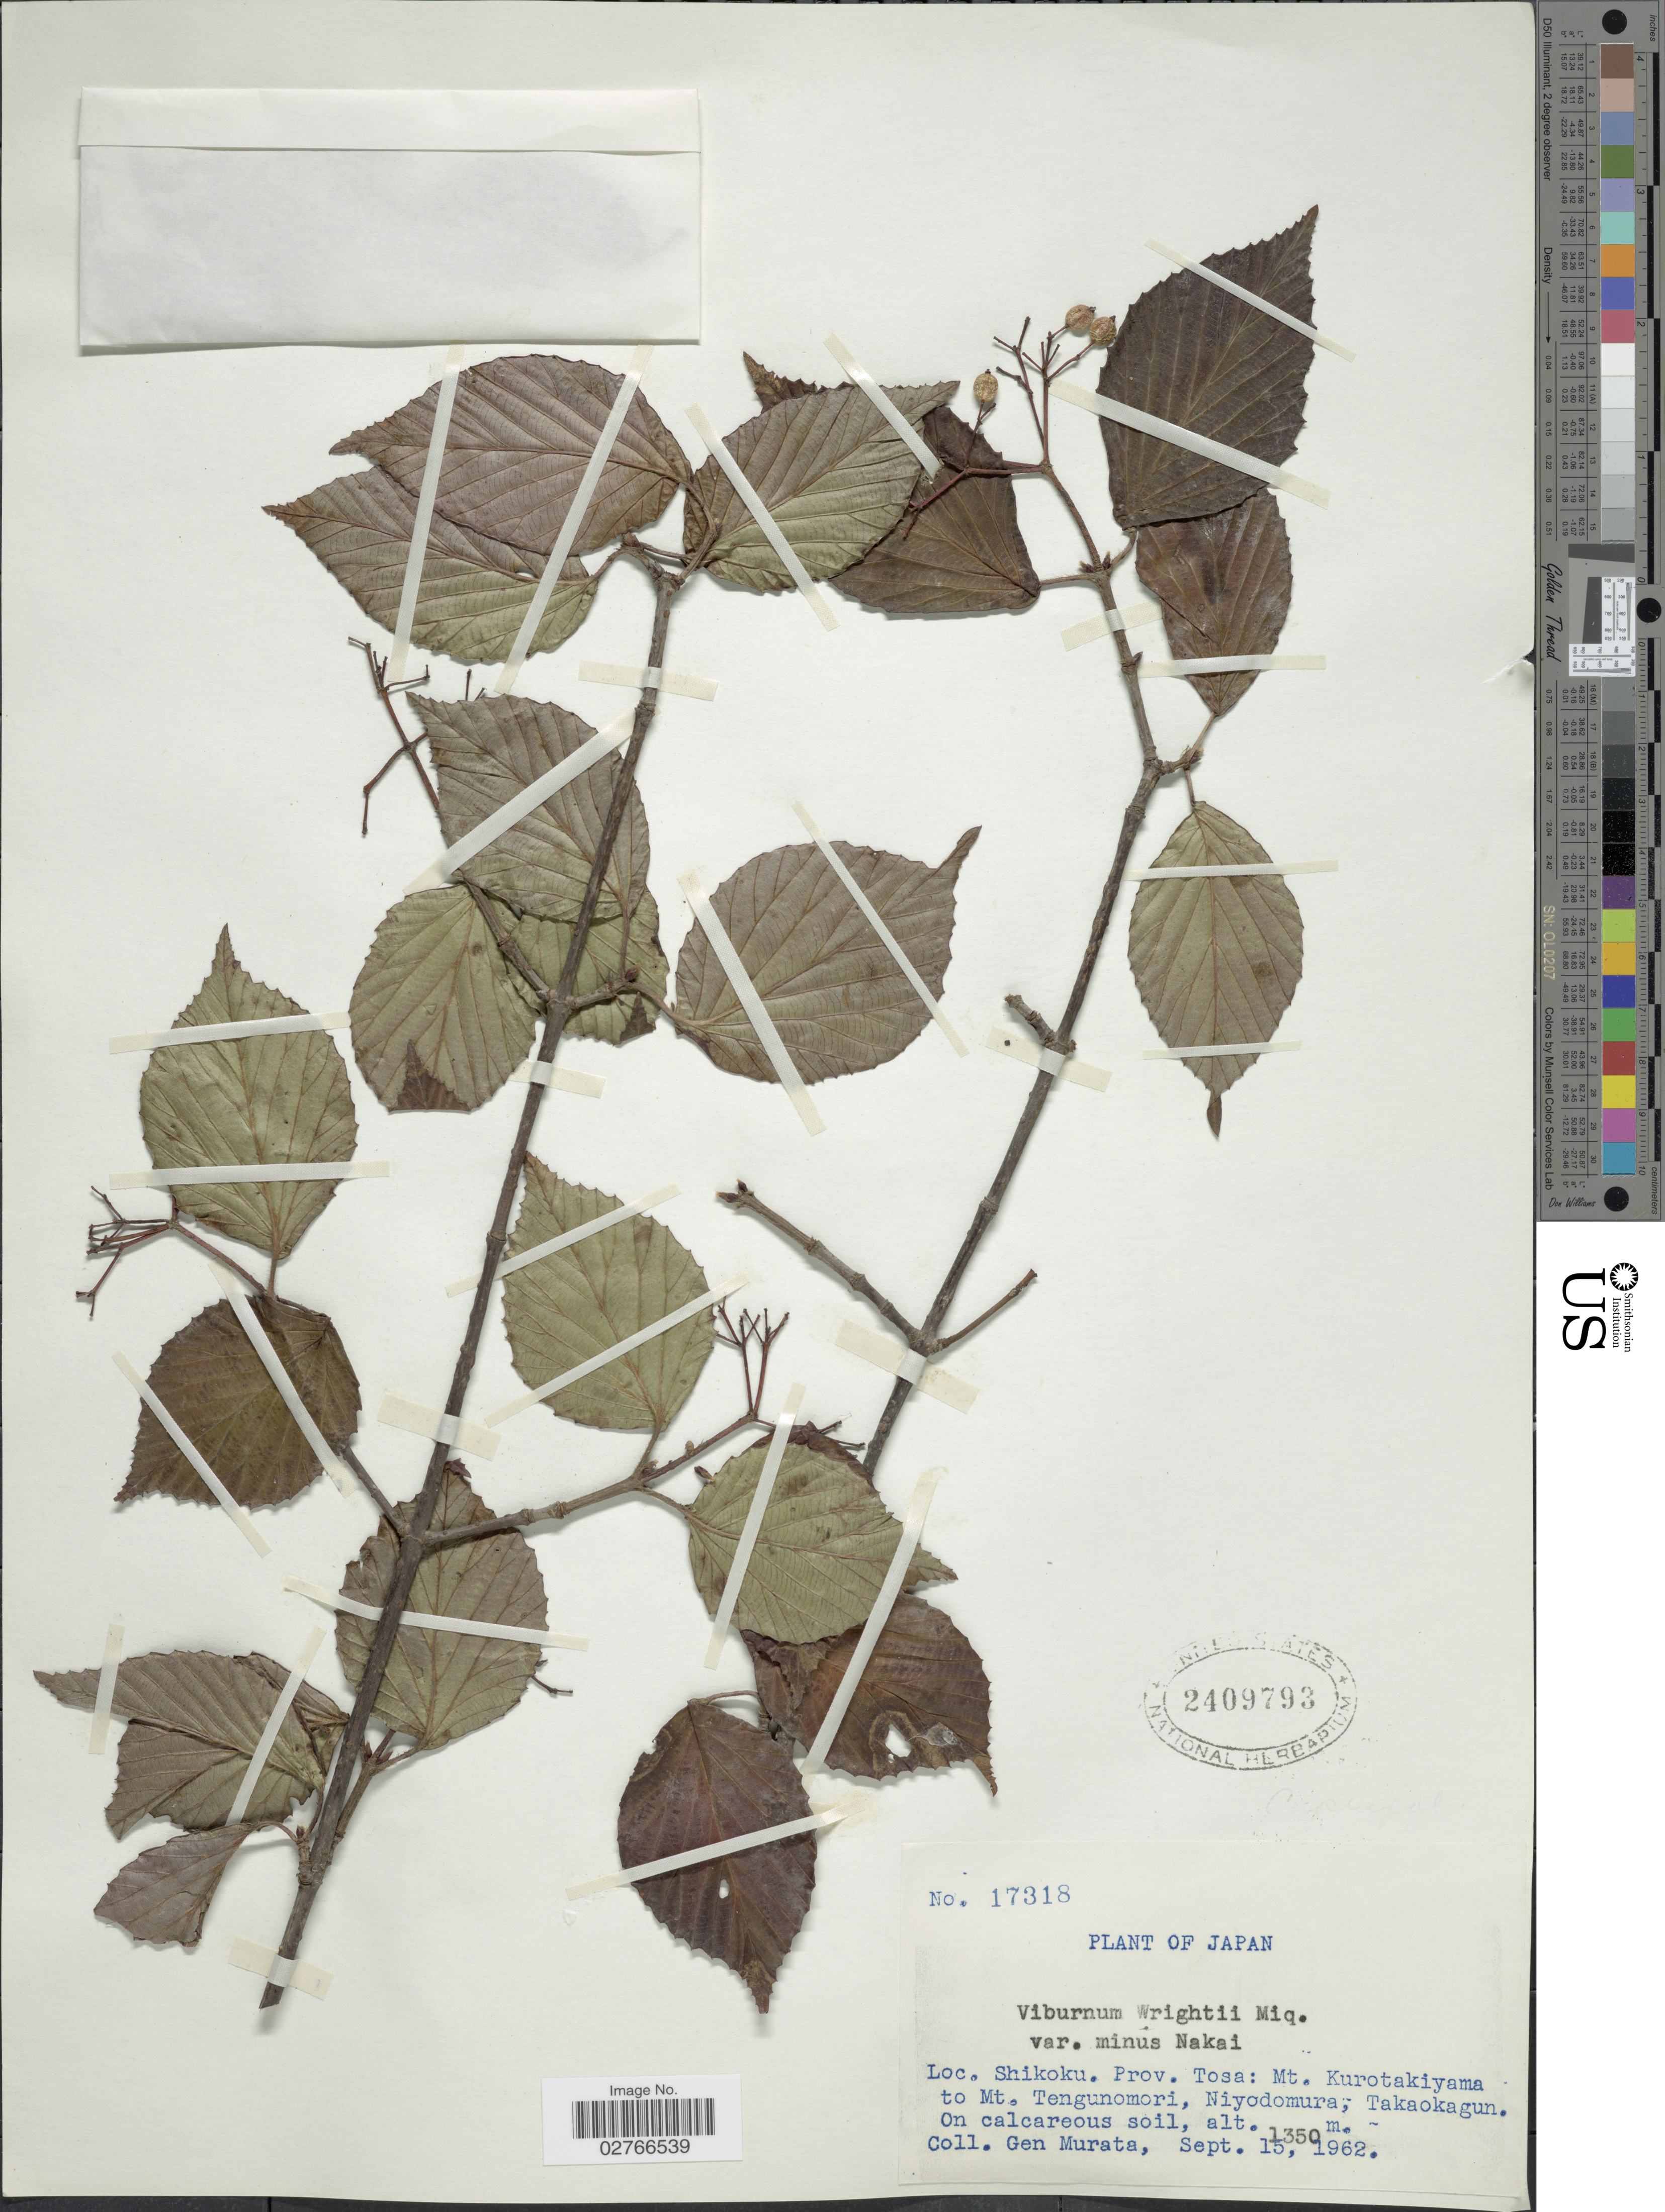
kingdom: Plantae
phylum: Tracheophyta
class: Magnoliopsida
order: Dipsacales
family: Viburnaceae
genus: Viburnum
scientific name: Viburnum wrightii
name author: Miq.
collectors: G. Murata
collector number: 17318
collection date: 1962-09-15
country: Japan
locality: Shikoku, Prov. Tosa, Mt. Kurotakiyama to Mt. Tengunomori, Niyodomura, Takaokagun.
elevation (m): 1350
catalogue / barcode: US 2409793